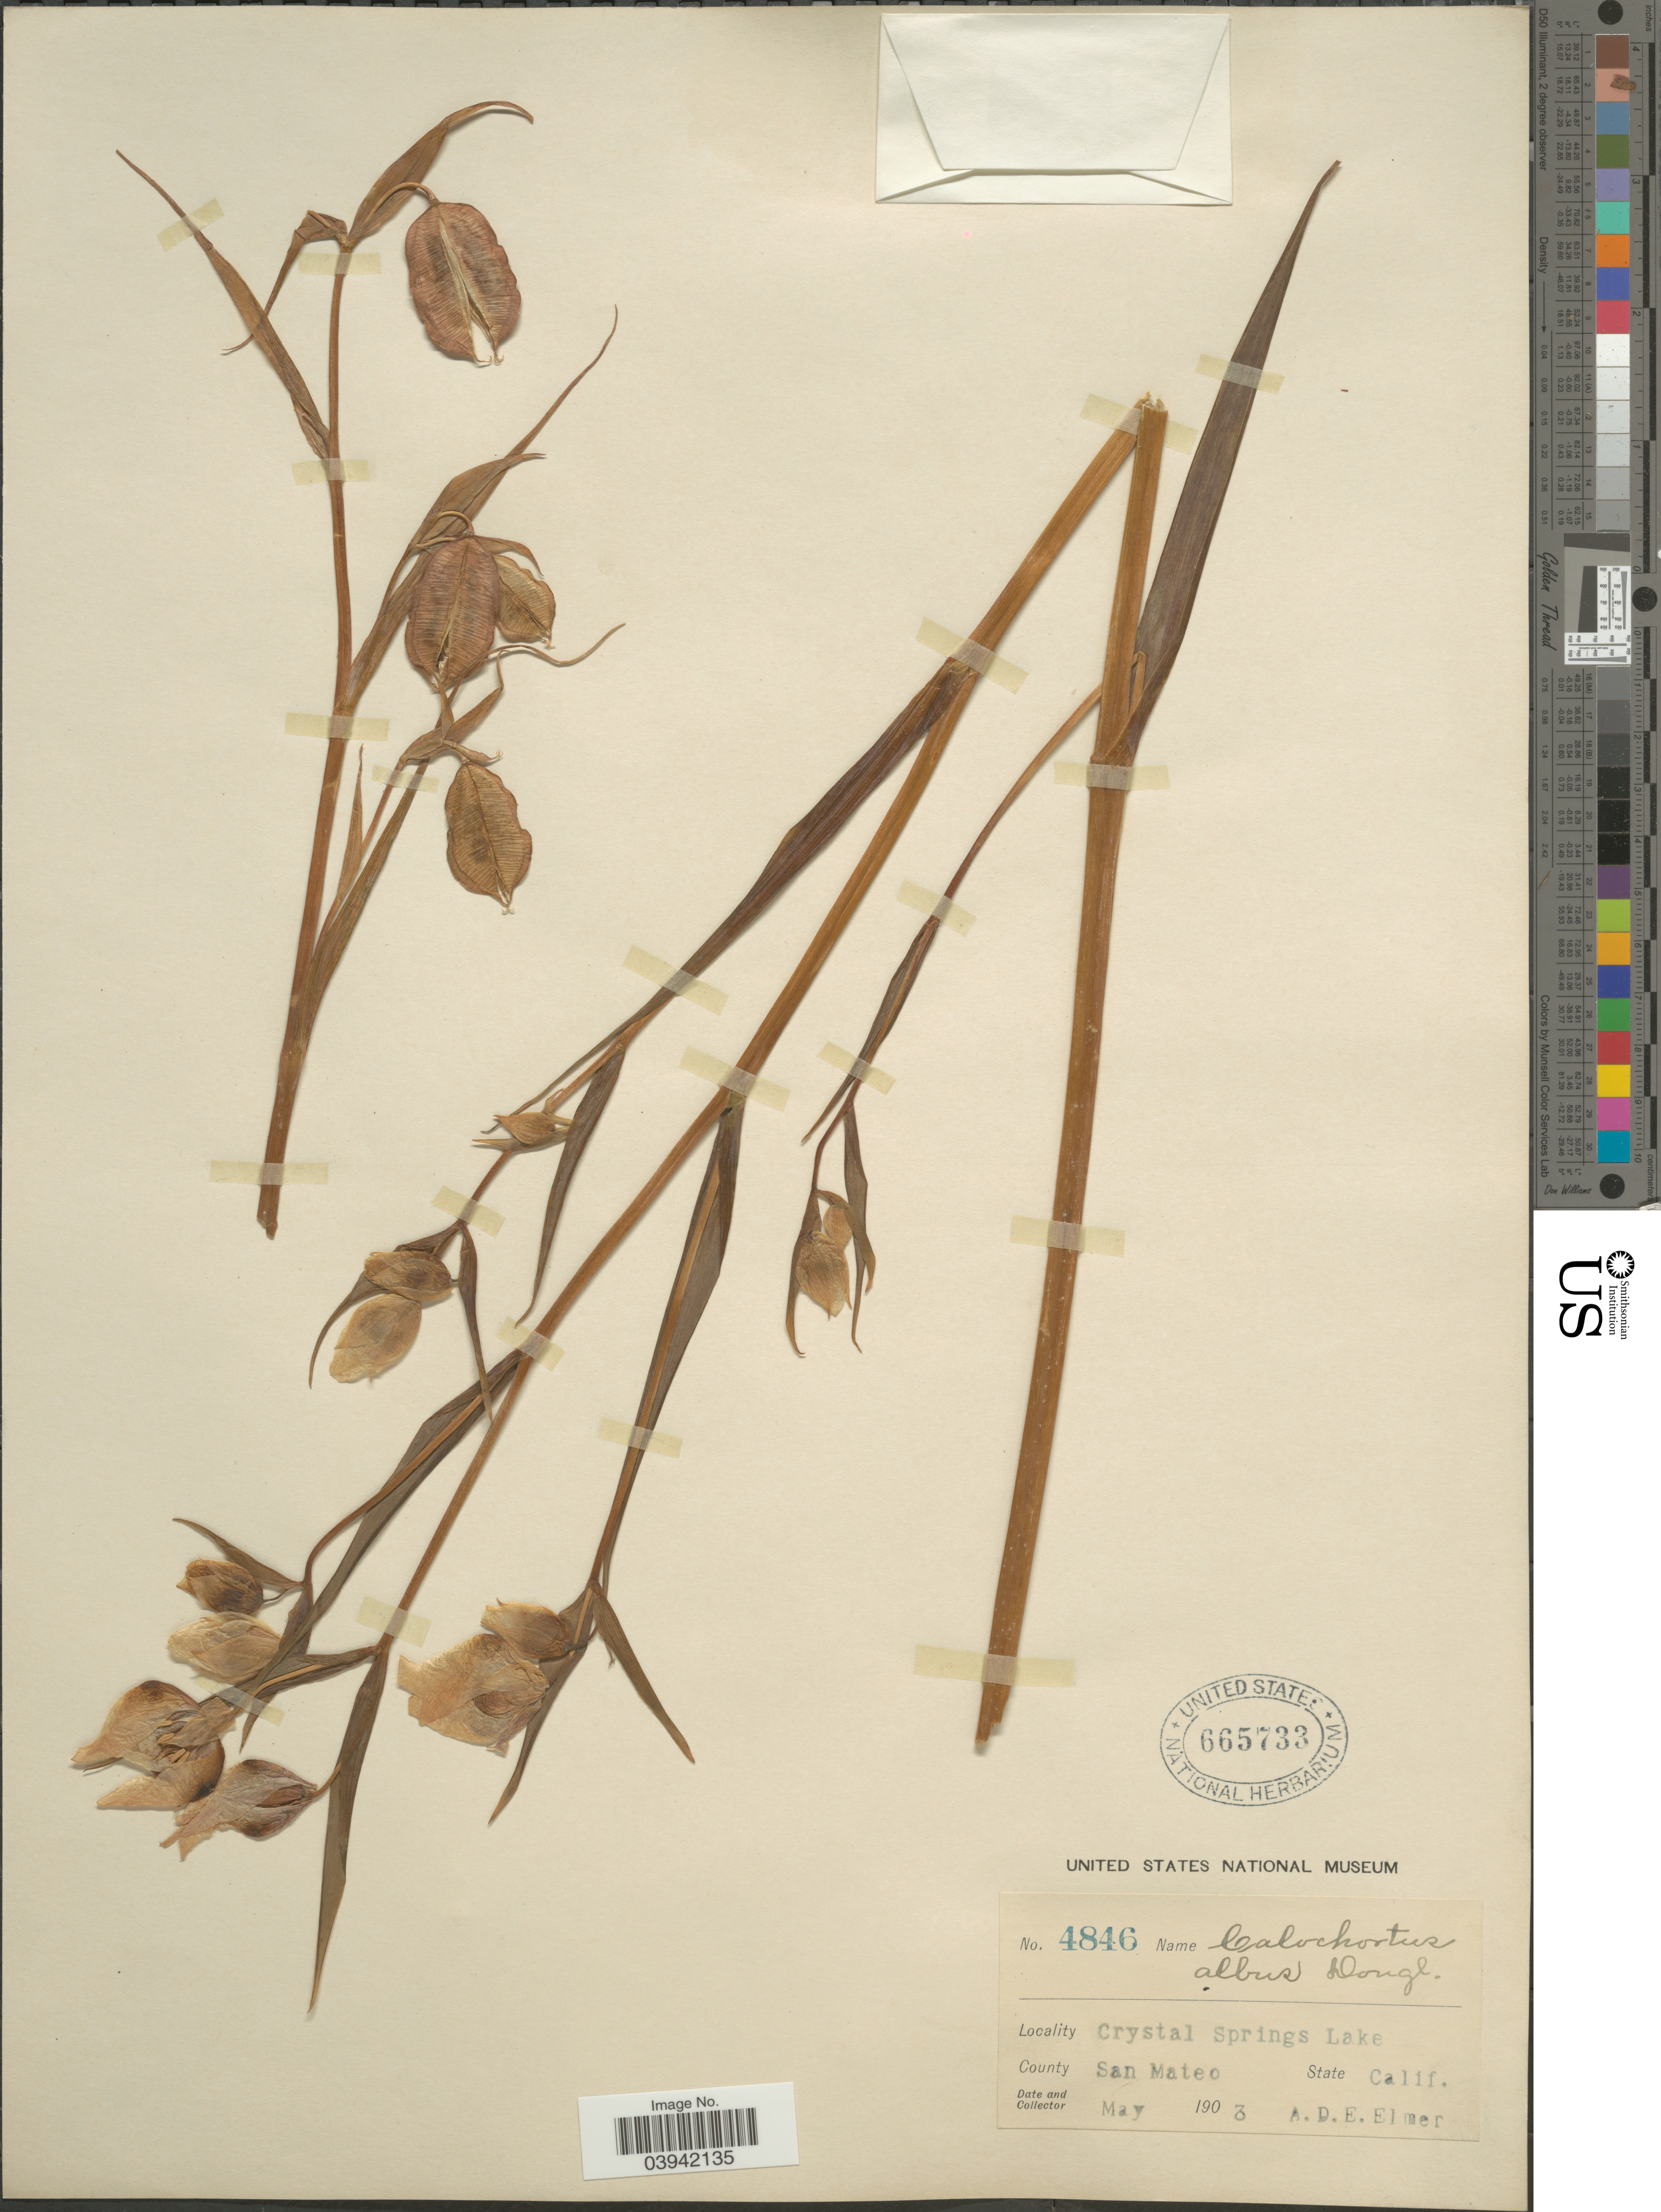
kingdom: Plantae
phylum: Tracheophyta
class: Liliopsida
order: Liliales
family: Liliaceae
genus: Calochortus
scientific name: Calochortus albus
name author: (Benth.) Douglas ex Benth.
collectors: A. D. E. Elmer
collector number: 4846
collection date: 1903-05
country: United States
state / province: California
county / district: San Mateo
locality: Crystal Springs Lake. County San Mateo.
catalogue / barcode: US 665733